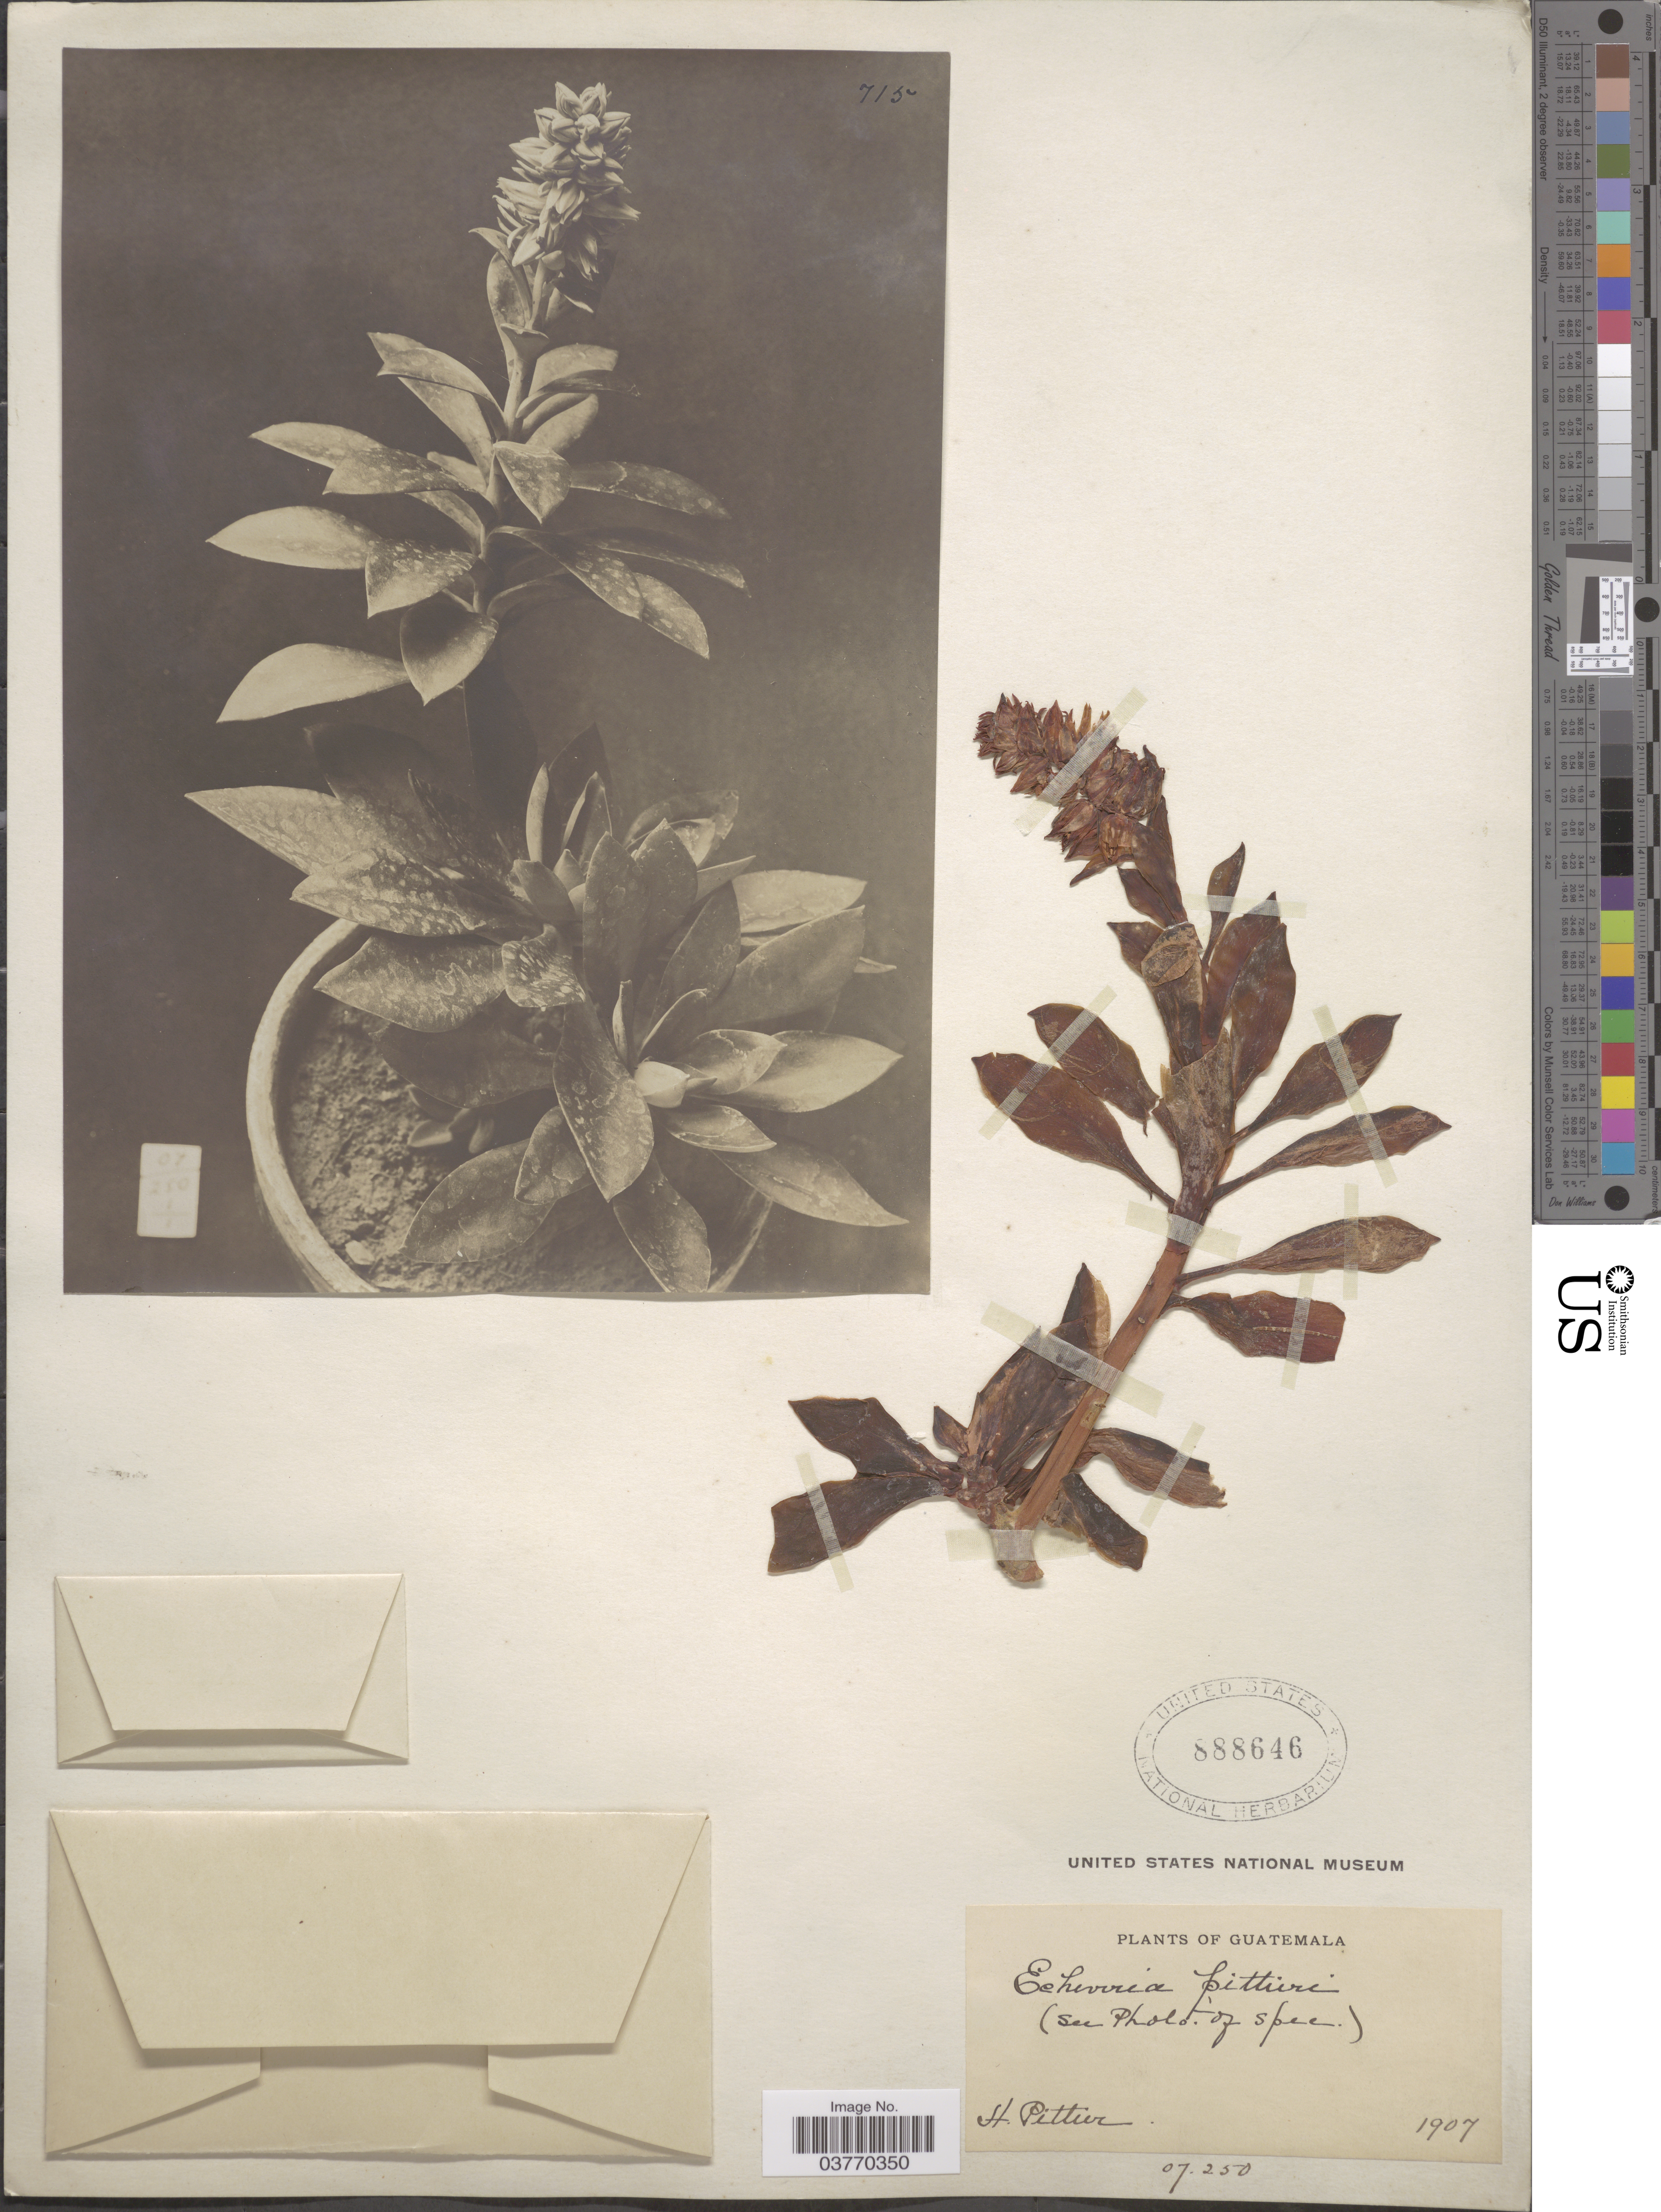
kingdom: Plantae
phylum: Tracheophyta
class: Magnoliopsida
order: Saxifragales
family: Crassulaceae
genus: Echeveria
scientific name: Echeveria pittieri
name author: Rose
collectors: H. F. Pittier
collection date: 1907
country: Guatemala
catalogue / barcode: US 888646